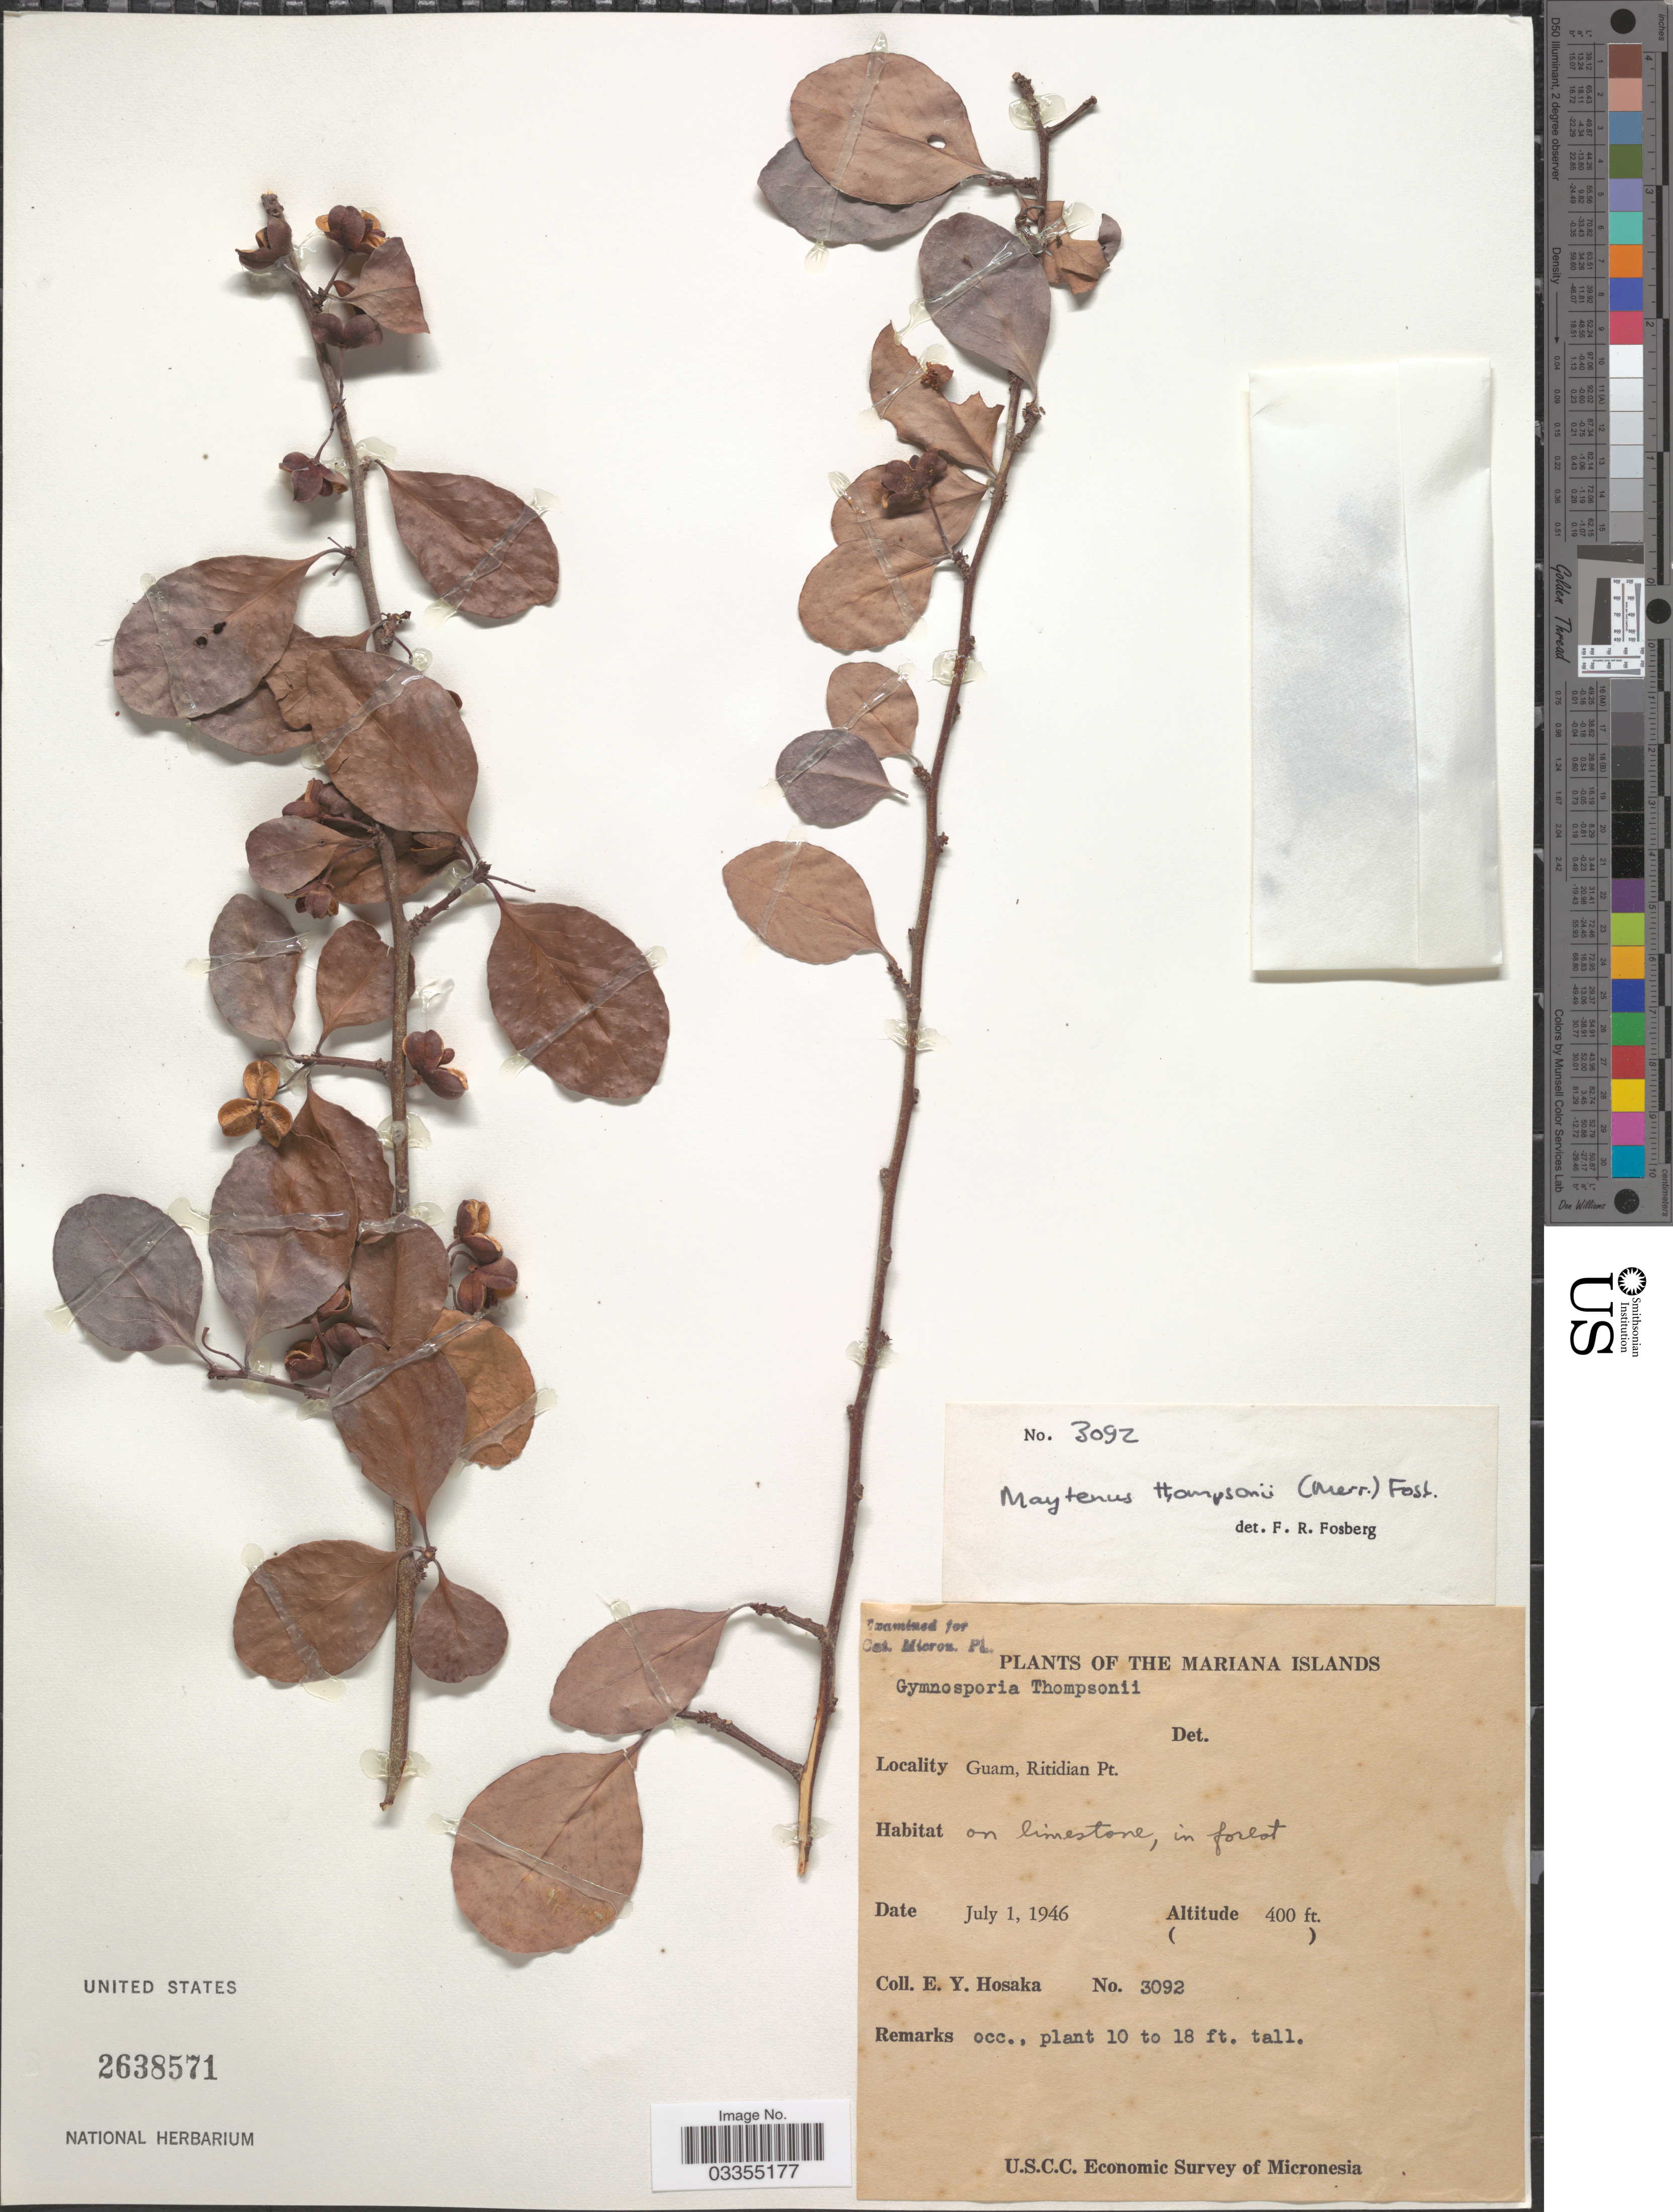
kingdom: Plantae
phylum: Tracheophyta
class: Magnoliopsida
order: Celastrales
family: Celastraceae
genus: Gymnosporia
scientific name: Gymnosporia thompsonii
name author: Merr.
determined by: Wagner, W. L., (BOT), Smithsonian Institution - National Museum of Natural History (UNITED STATES)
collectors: E. Y. Hosaka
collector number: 3092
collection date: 1946-07-01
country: Guam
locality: The Mariana Islands. Guam, Ritidian Pt.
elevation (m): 122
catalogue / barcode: US 2638571